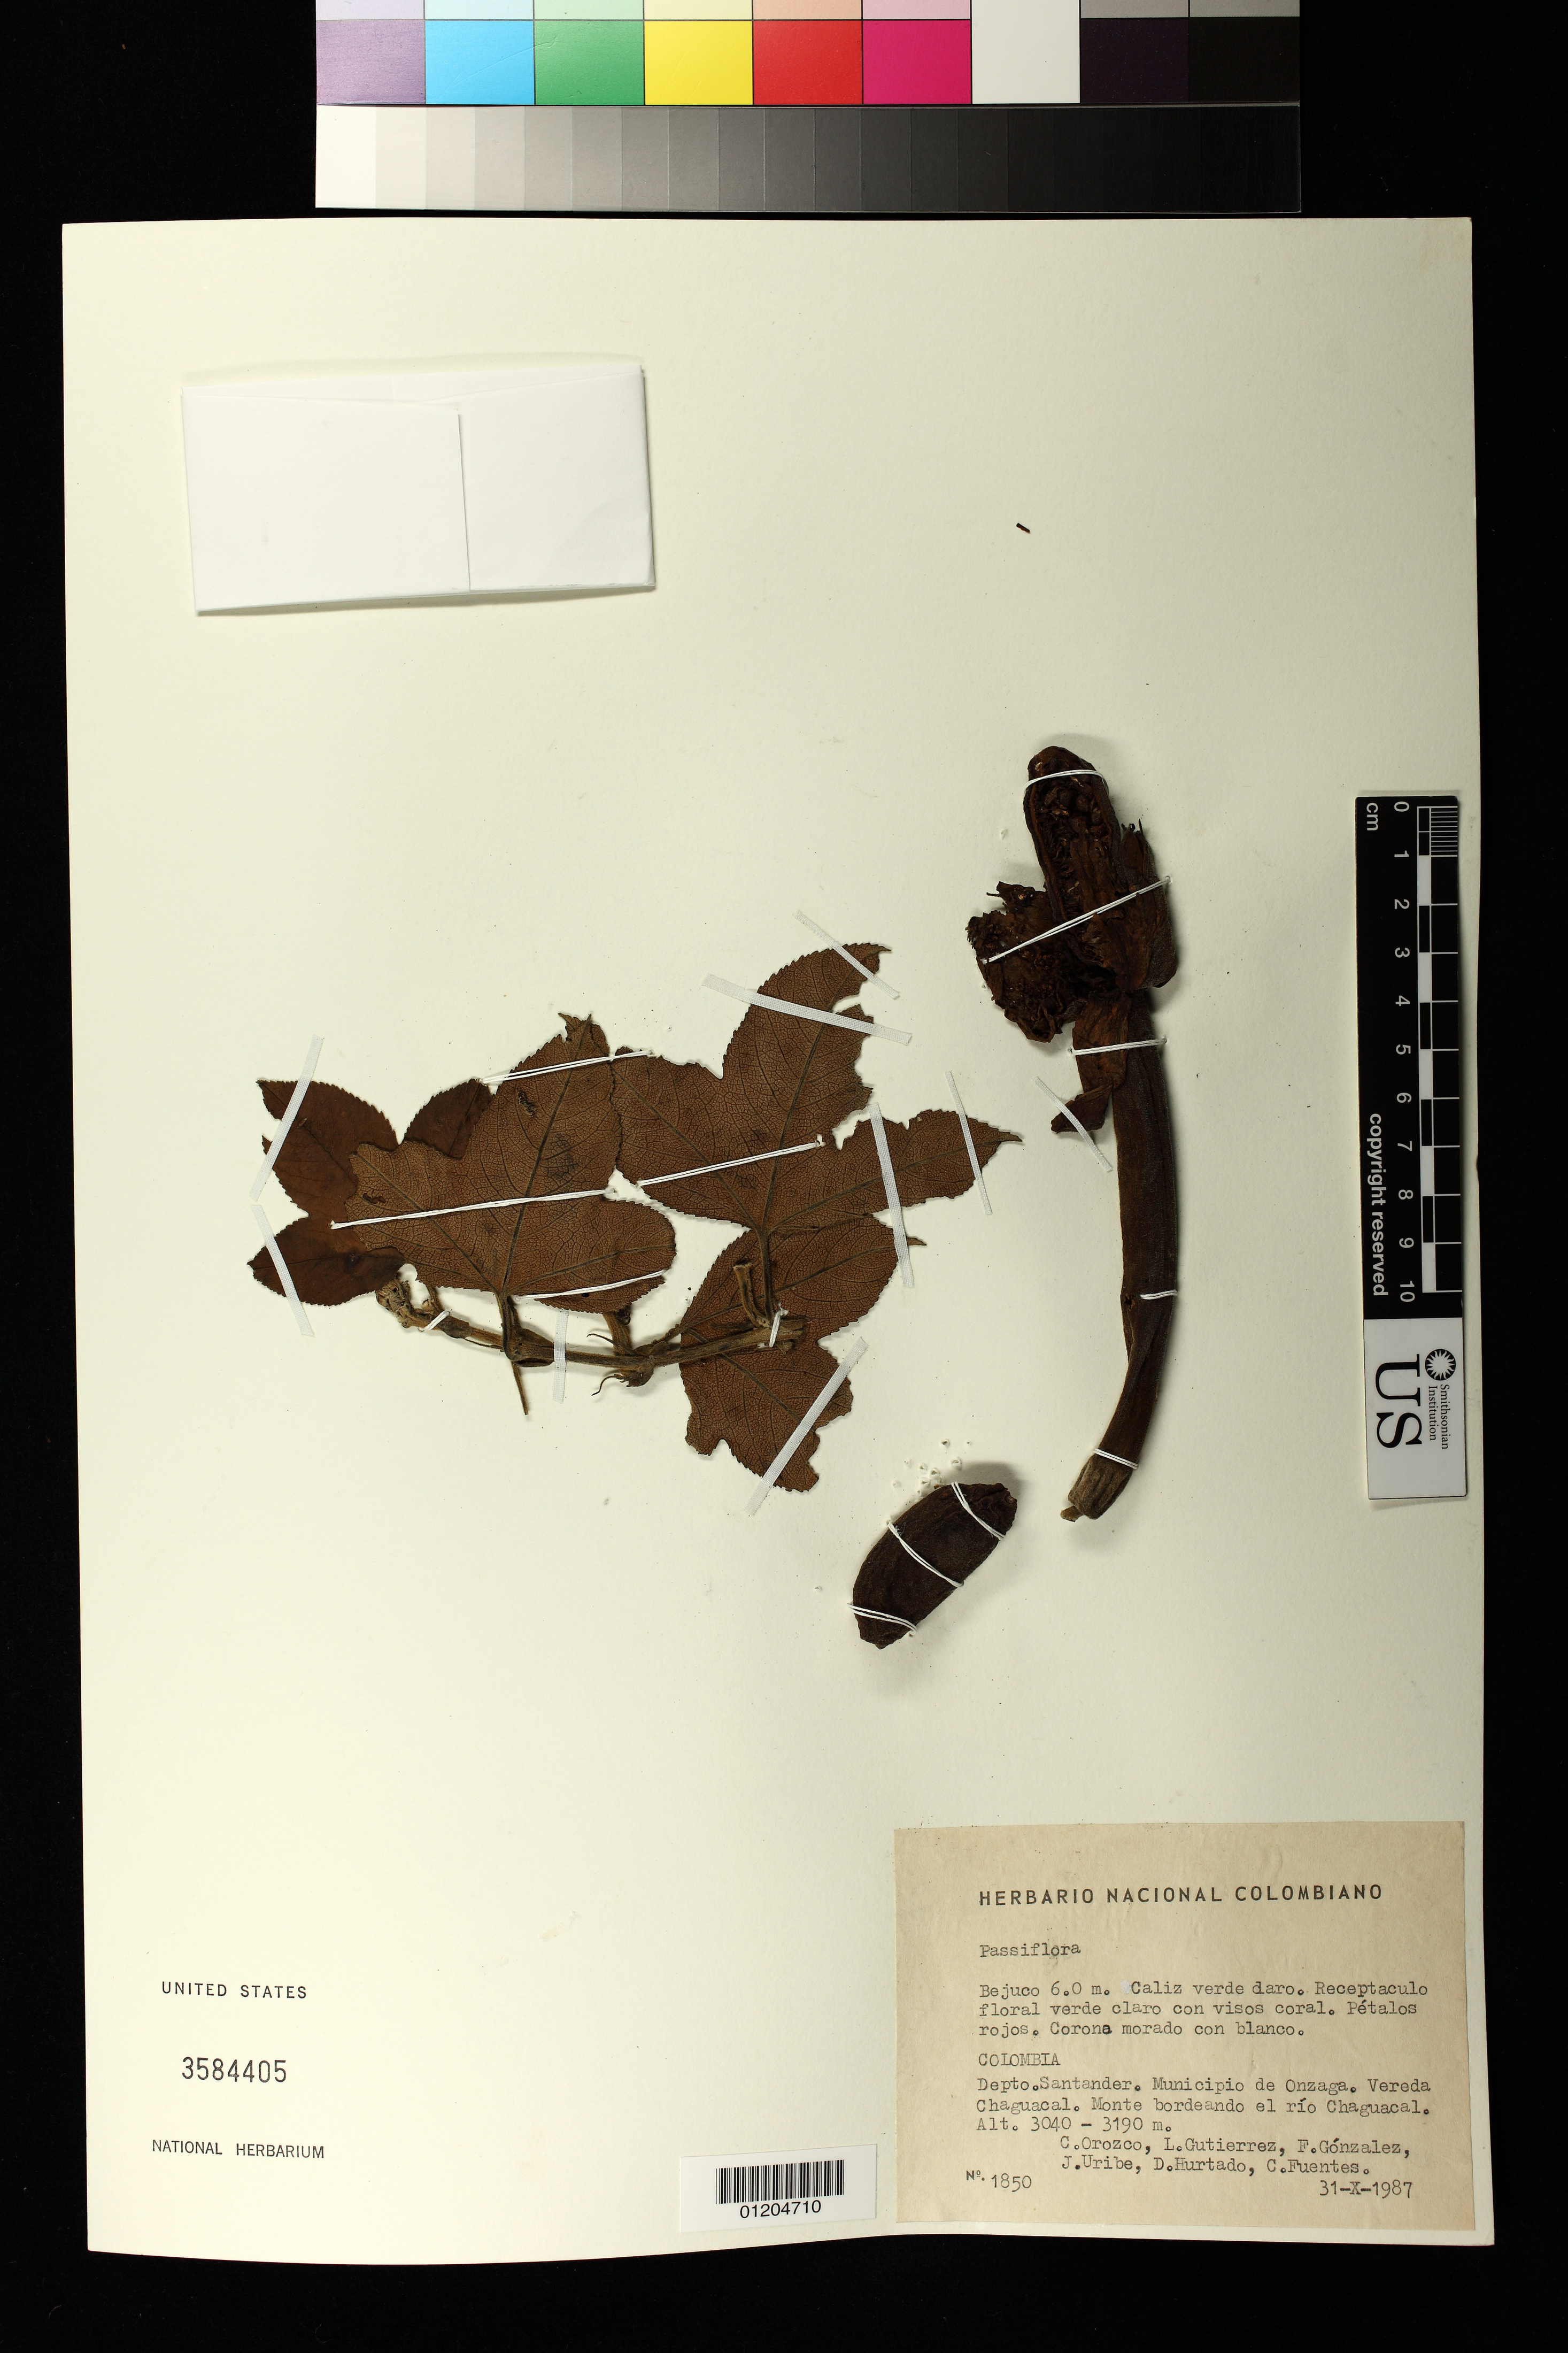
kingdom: Plantae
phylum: Tracheophyta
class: Magnoliopsida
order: Malpighiales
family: Passifloraceae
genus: Passiflora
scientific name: Passiflora mixta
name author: L. f.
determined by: Hernandez, A.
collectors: C. I. Orozco, L. Gutiérrez, F. González, J. Uribe, D. Hurtado & C. Fuentes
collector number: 1850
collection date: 1987-10-31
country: Colombia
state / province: Santander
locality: Municipio de Onzaga. Vereda Chaguacal. Monte bordeando el rio Chaguacal.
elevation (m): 3040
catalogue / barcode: US 3584405